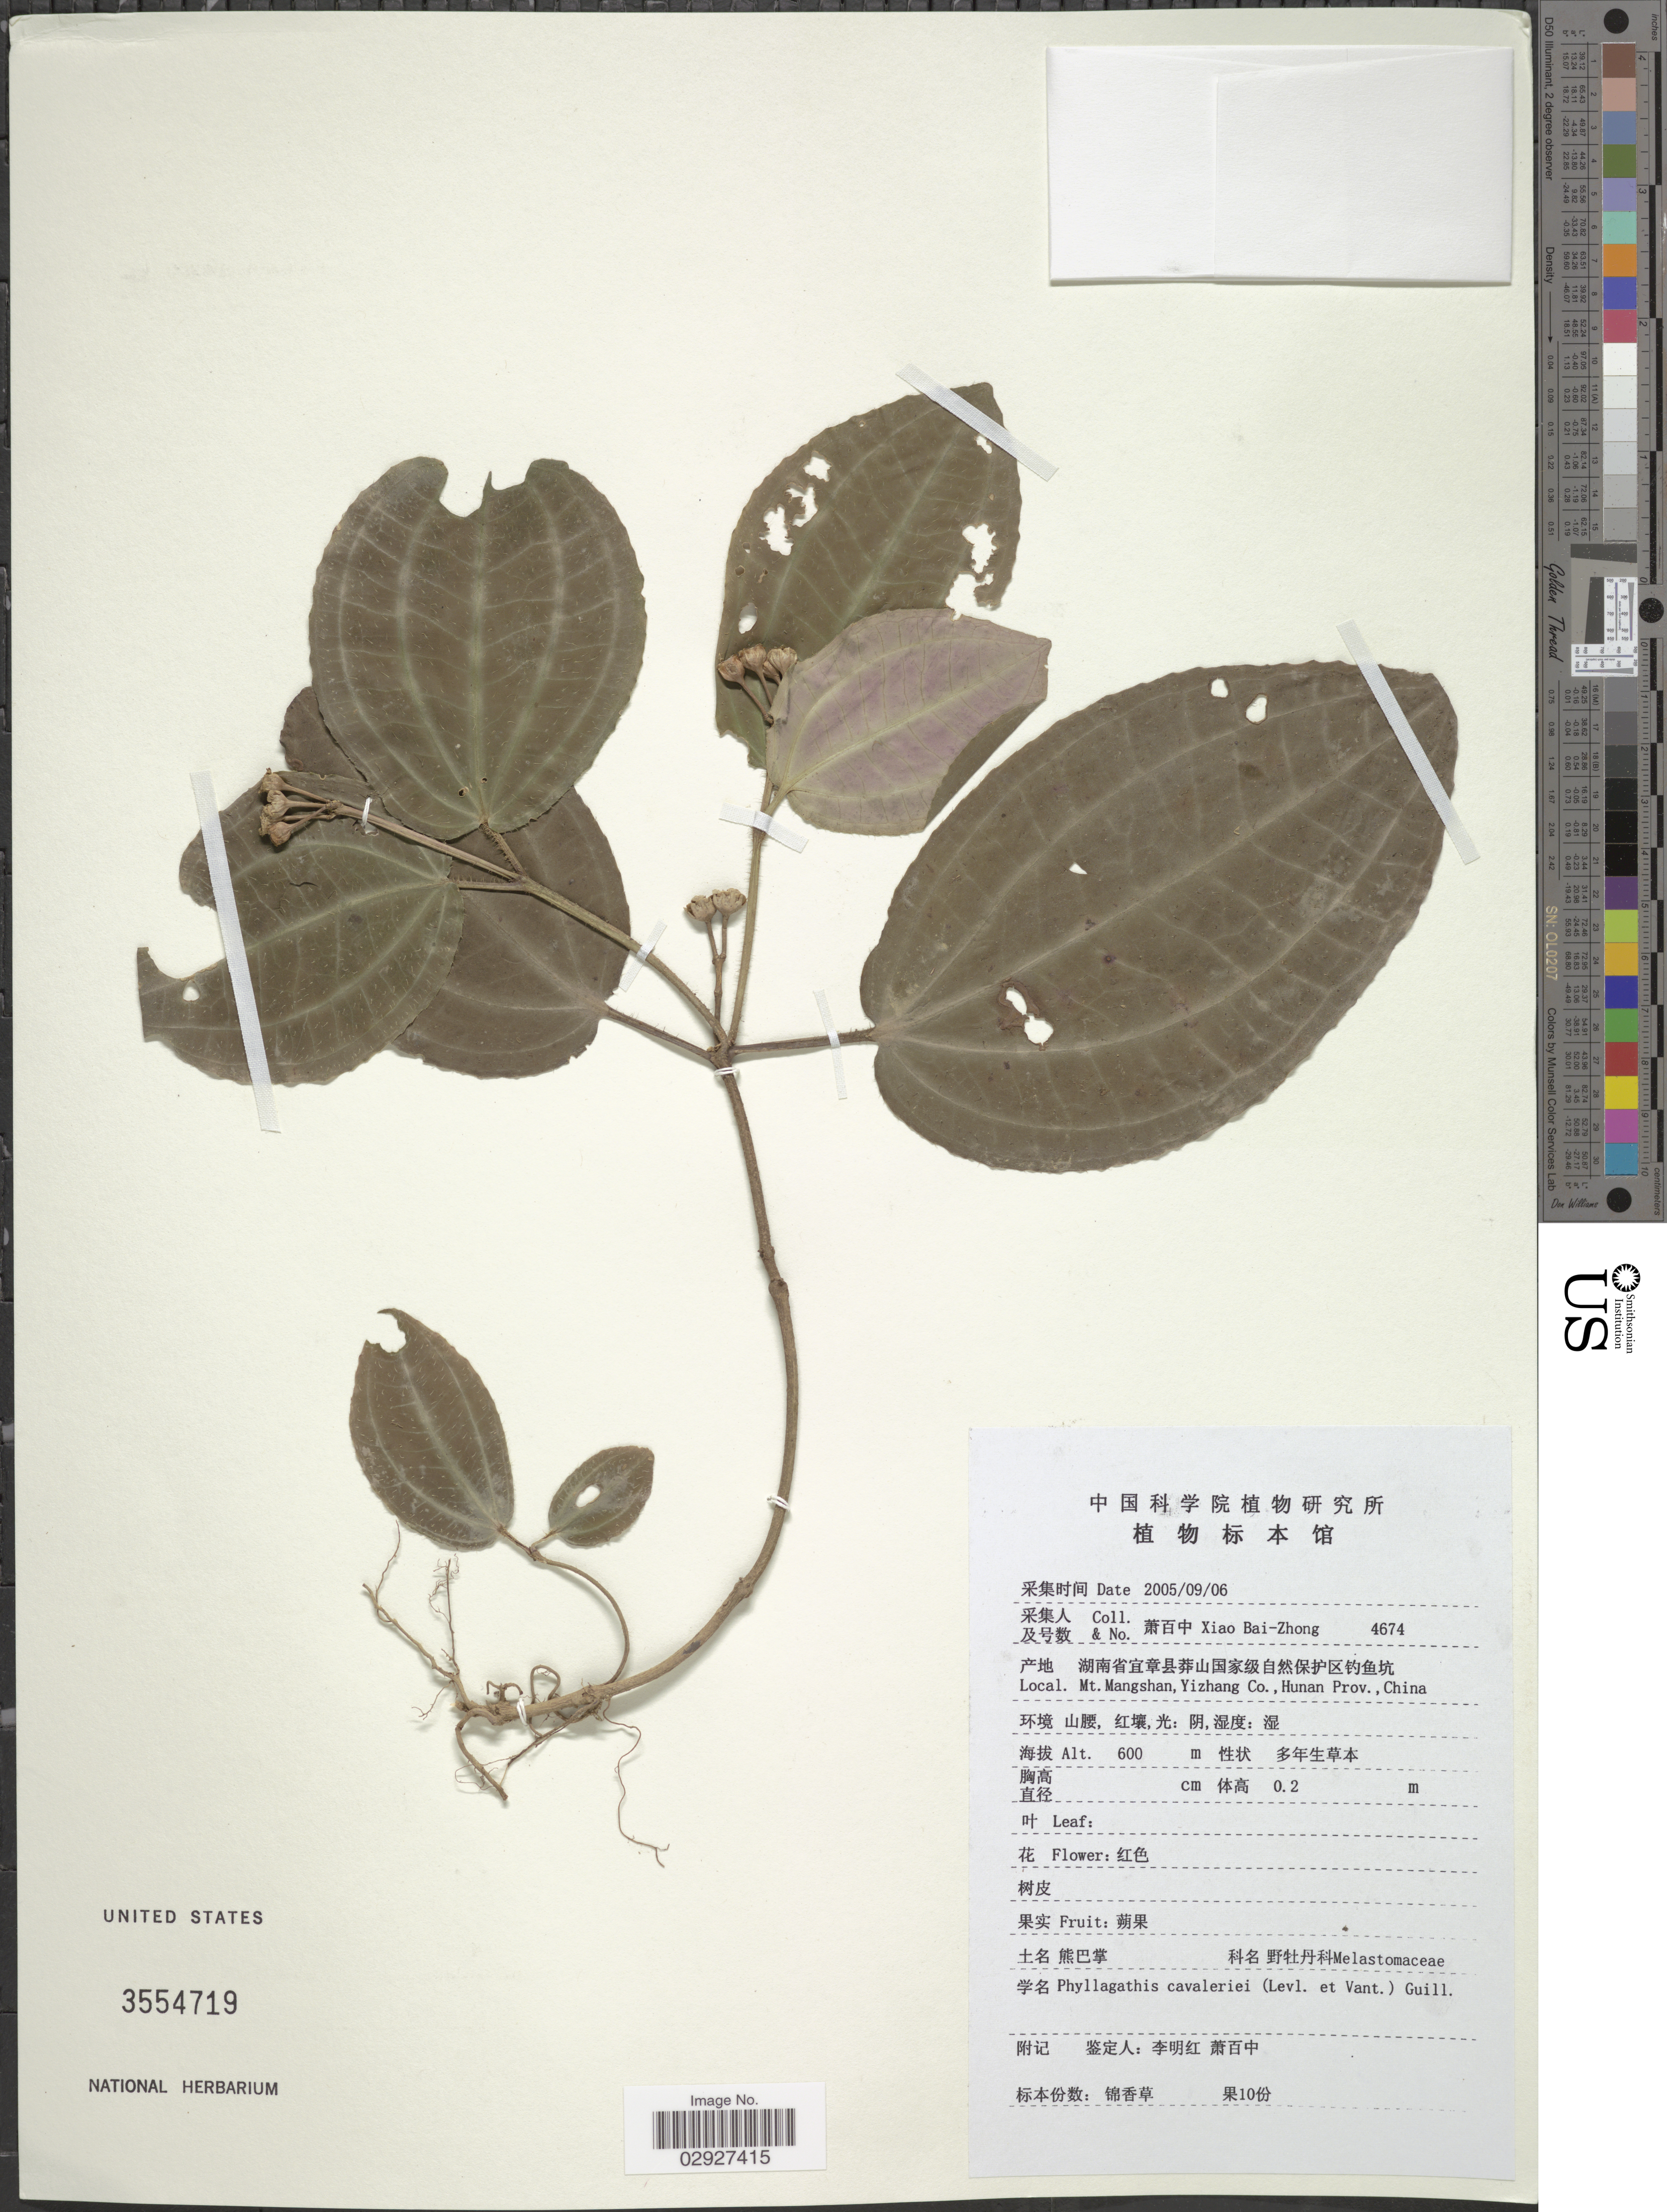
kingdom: Plantae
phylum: Tracheophyta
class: Magnoliopsida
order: Myrtales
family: Melastomataceae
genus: Phyllagathis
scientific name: Phyllagathis cavaleriei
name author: (H. Lév. & Vaniot) Guillaumin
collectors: B. Z. Xiao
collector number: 4674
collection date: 2005-09-06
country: China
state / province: Hunan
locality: Mt. Mangshan, Yizhang Co., Hunan Prov., China.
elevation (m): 600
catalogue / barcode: US 3554719